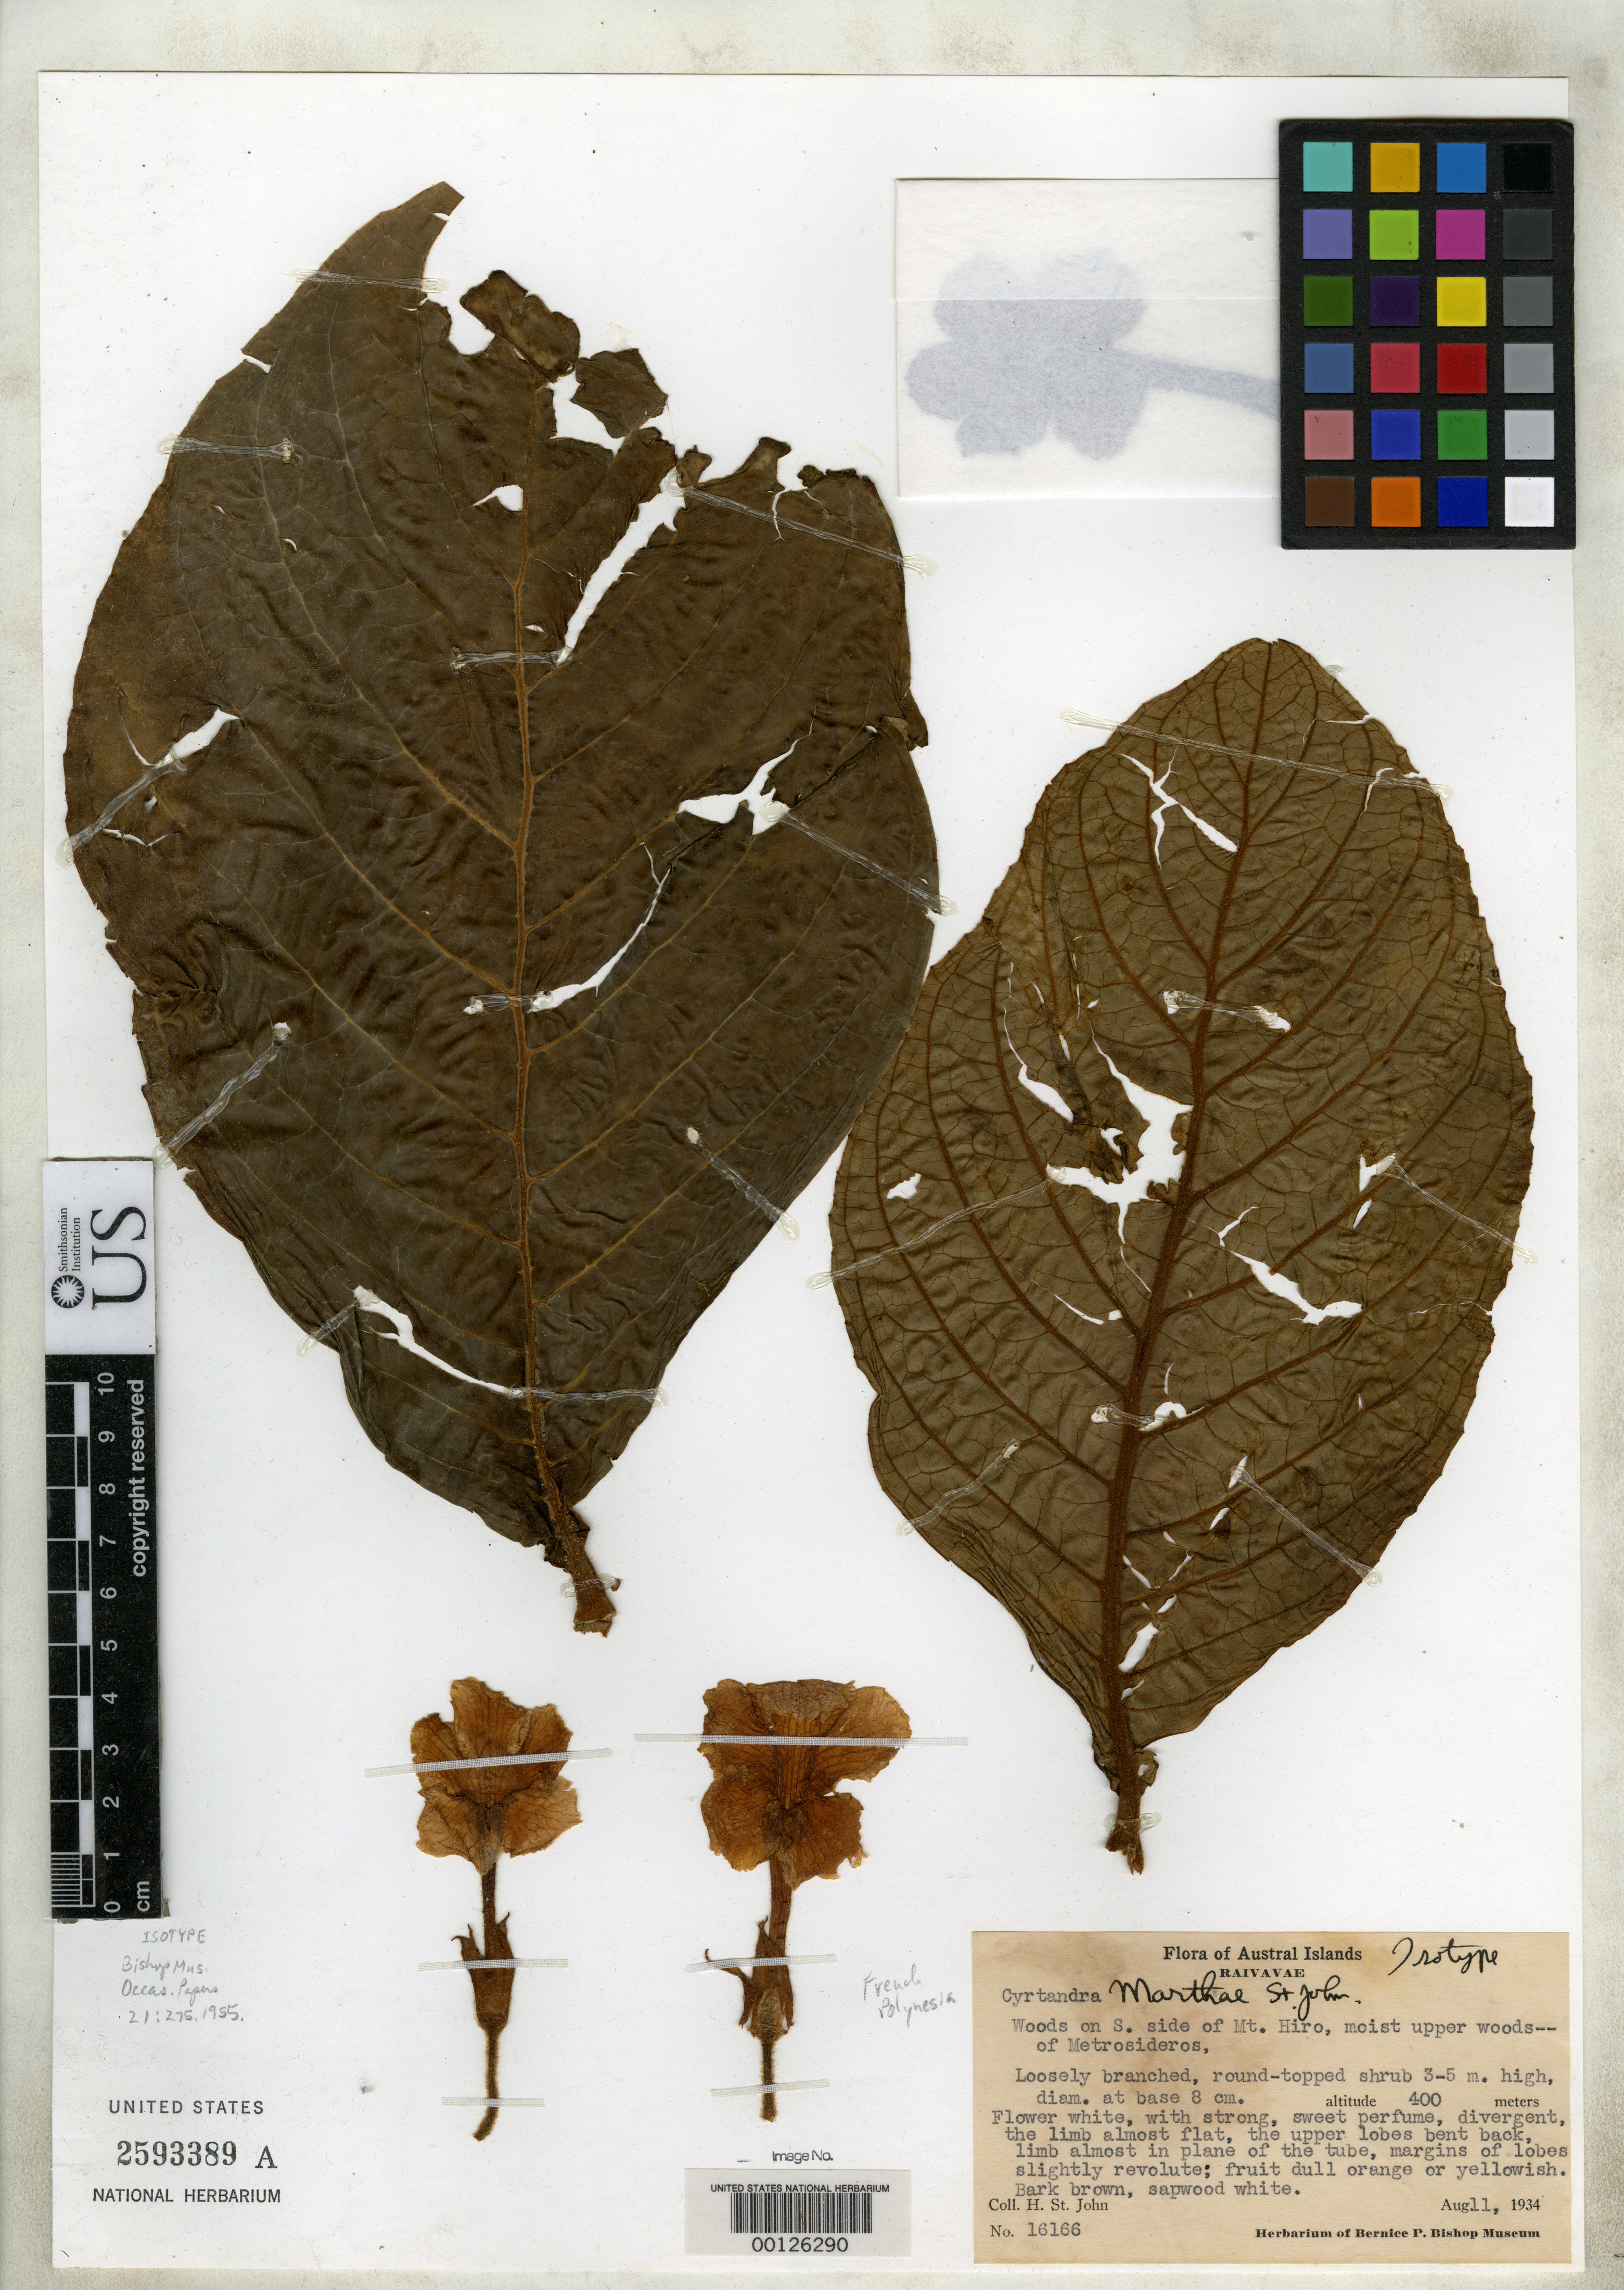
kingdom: Plantae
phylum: Tracheophyta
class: Magnoliopsida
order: Lamiales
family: Gesneriaceae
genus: Cyrtandra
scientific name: Cyrtandra marthae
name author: H. St. John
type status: Isotype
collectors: H. St. John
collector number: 16166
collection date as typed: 11 Aug 1934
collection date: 1934-08-11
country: French Polynesia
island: Raivavae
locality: Austral Islands, Raivavae. Woods on S. side of Mt. Hiro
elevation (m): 400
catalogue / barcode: US 2593389A